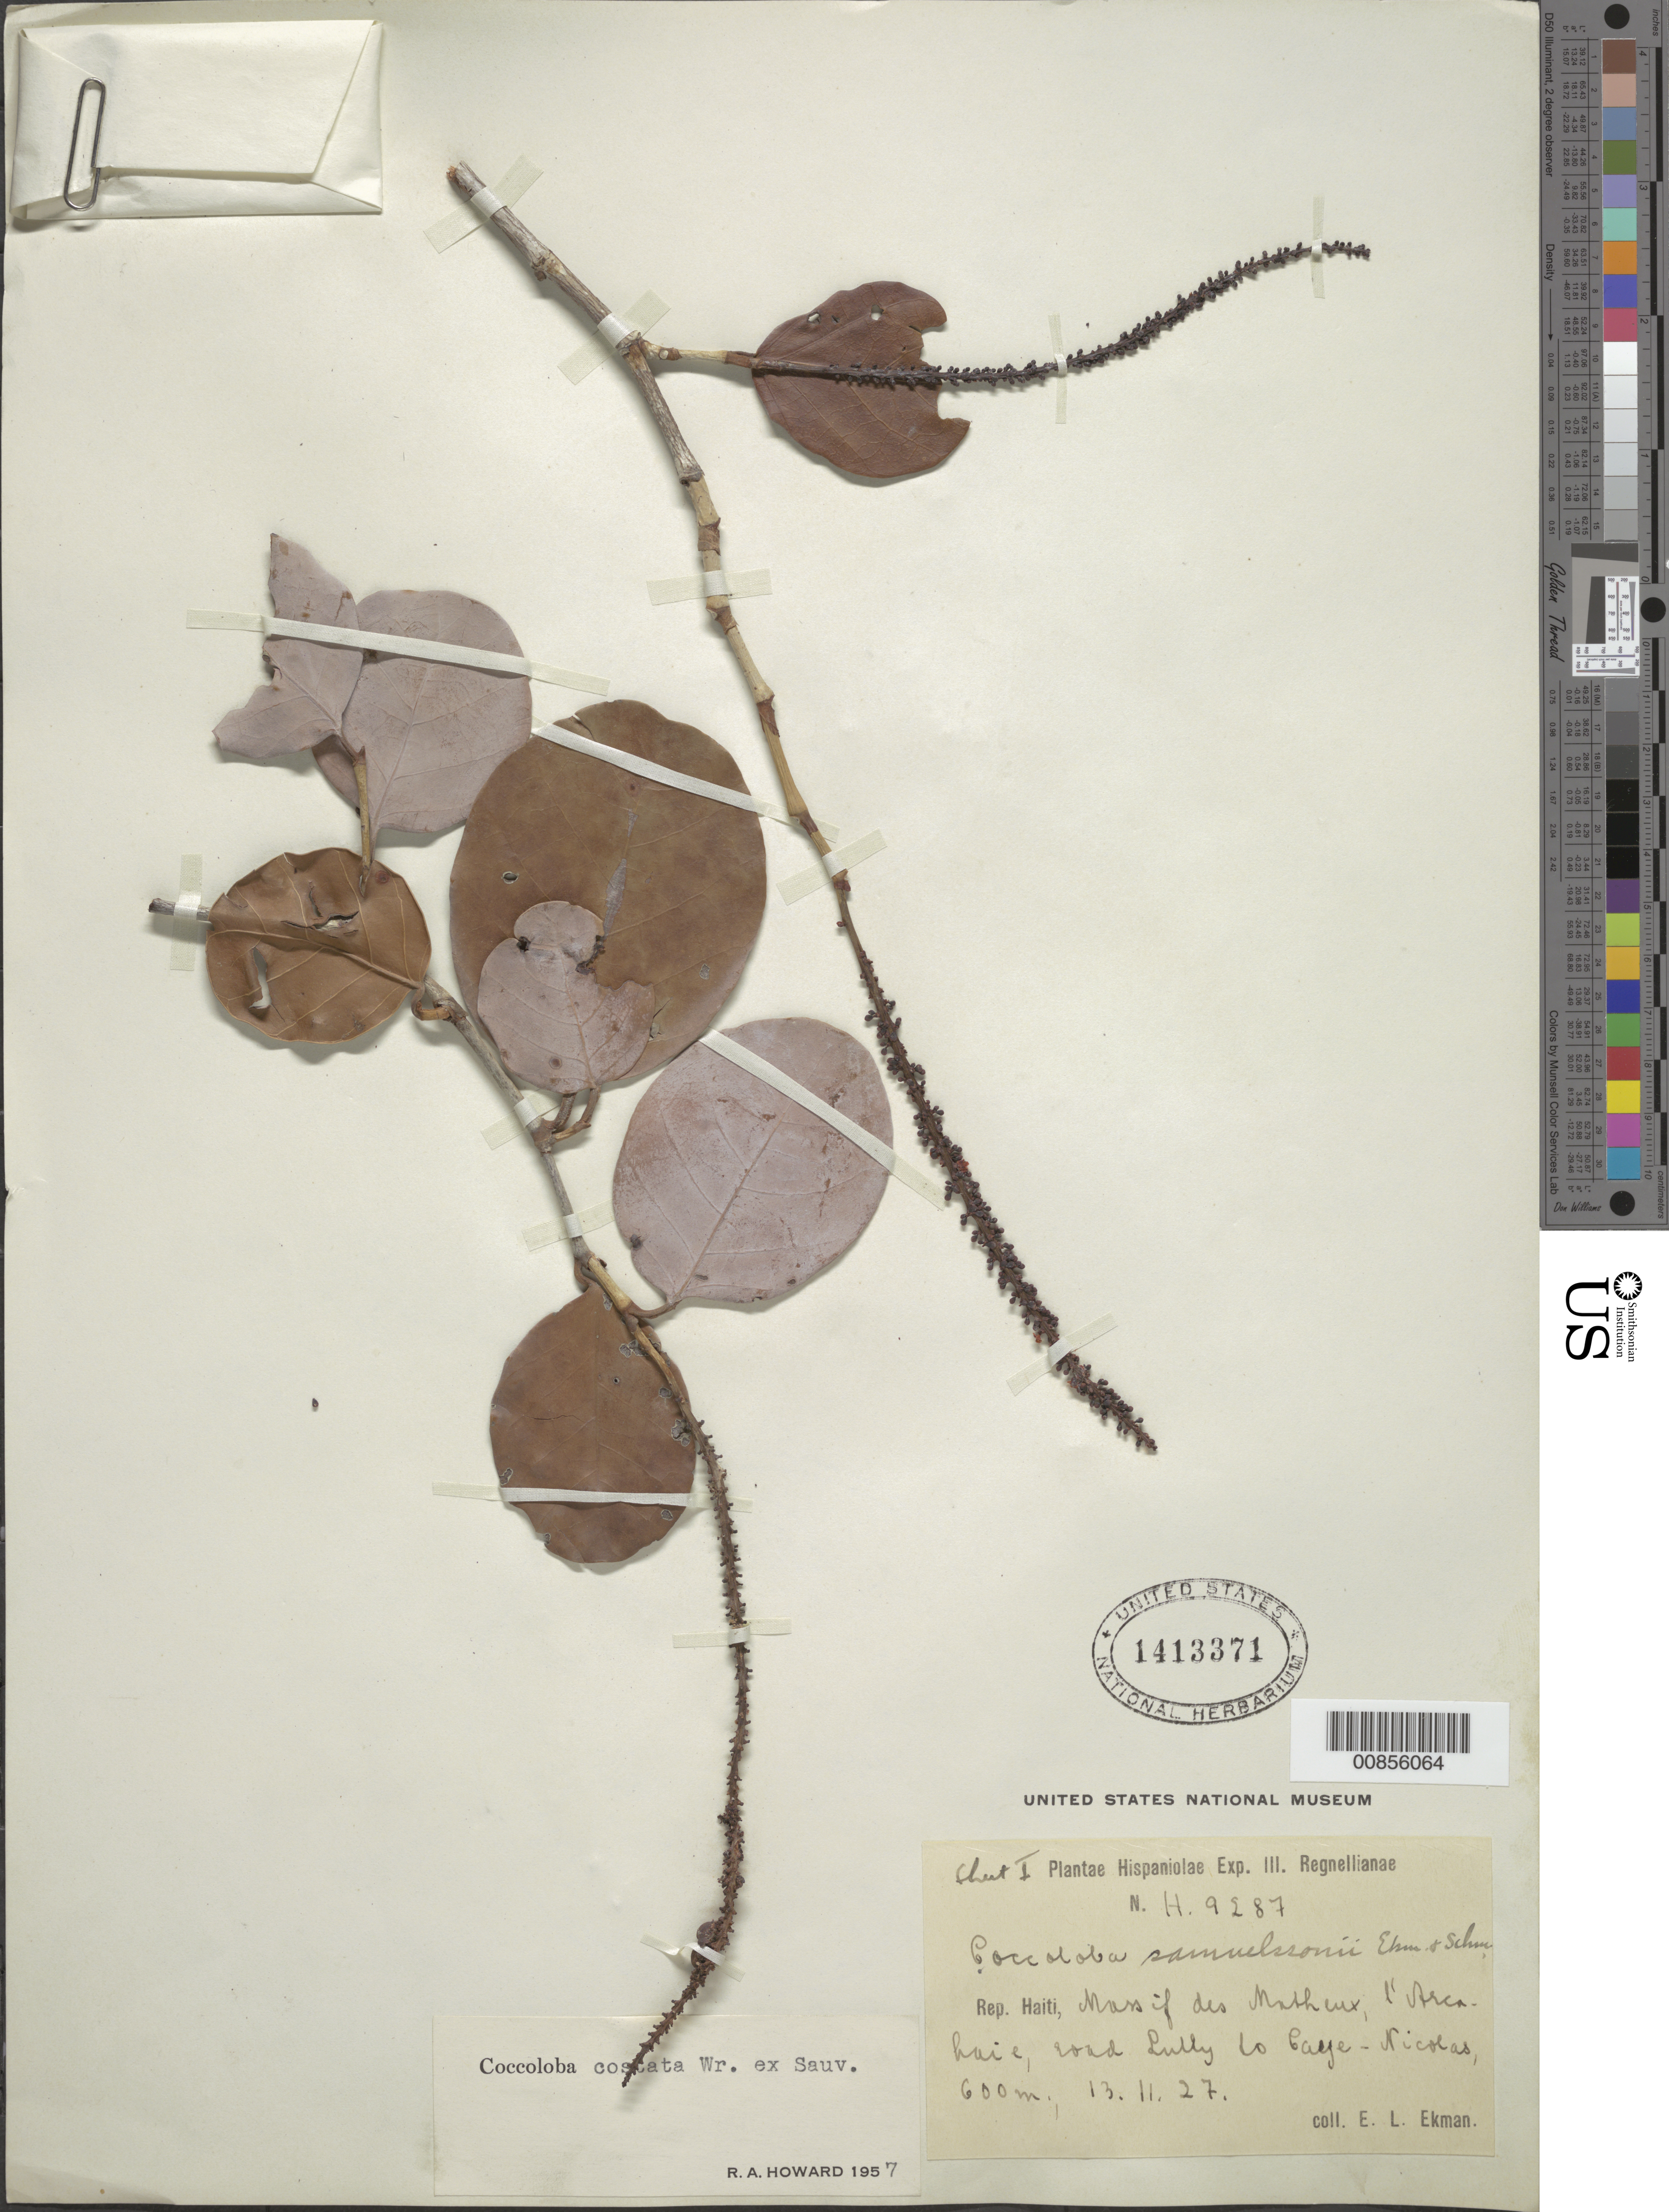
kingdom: Plantae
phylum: Tracheophyta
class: Magnoliopsida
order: Caryophyllales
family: Polygonaceae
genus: Coccoloba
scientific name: Coccoloba costata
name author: C. Wright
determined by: Howard, R. A.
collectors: E. L. Ekman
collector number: H 9287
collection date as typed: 13 Nov 1927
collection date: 1927-11-13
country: Haiti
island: Hispaniola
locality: Massif des Matheux, l'Arcahaie, road Lully to Caye-Nicolas.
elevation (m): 600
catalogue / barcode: US 1413371